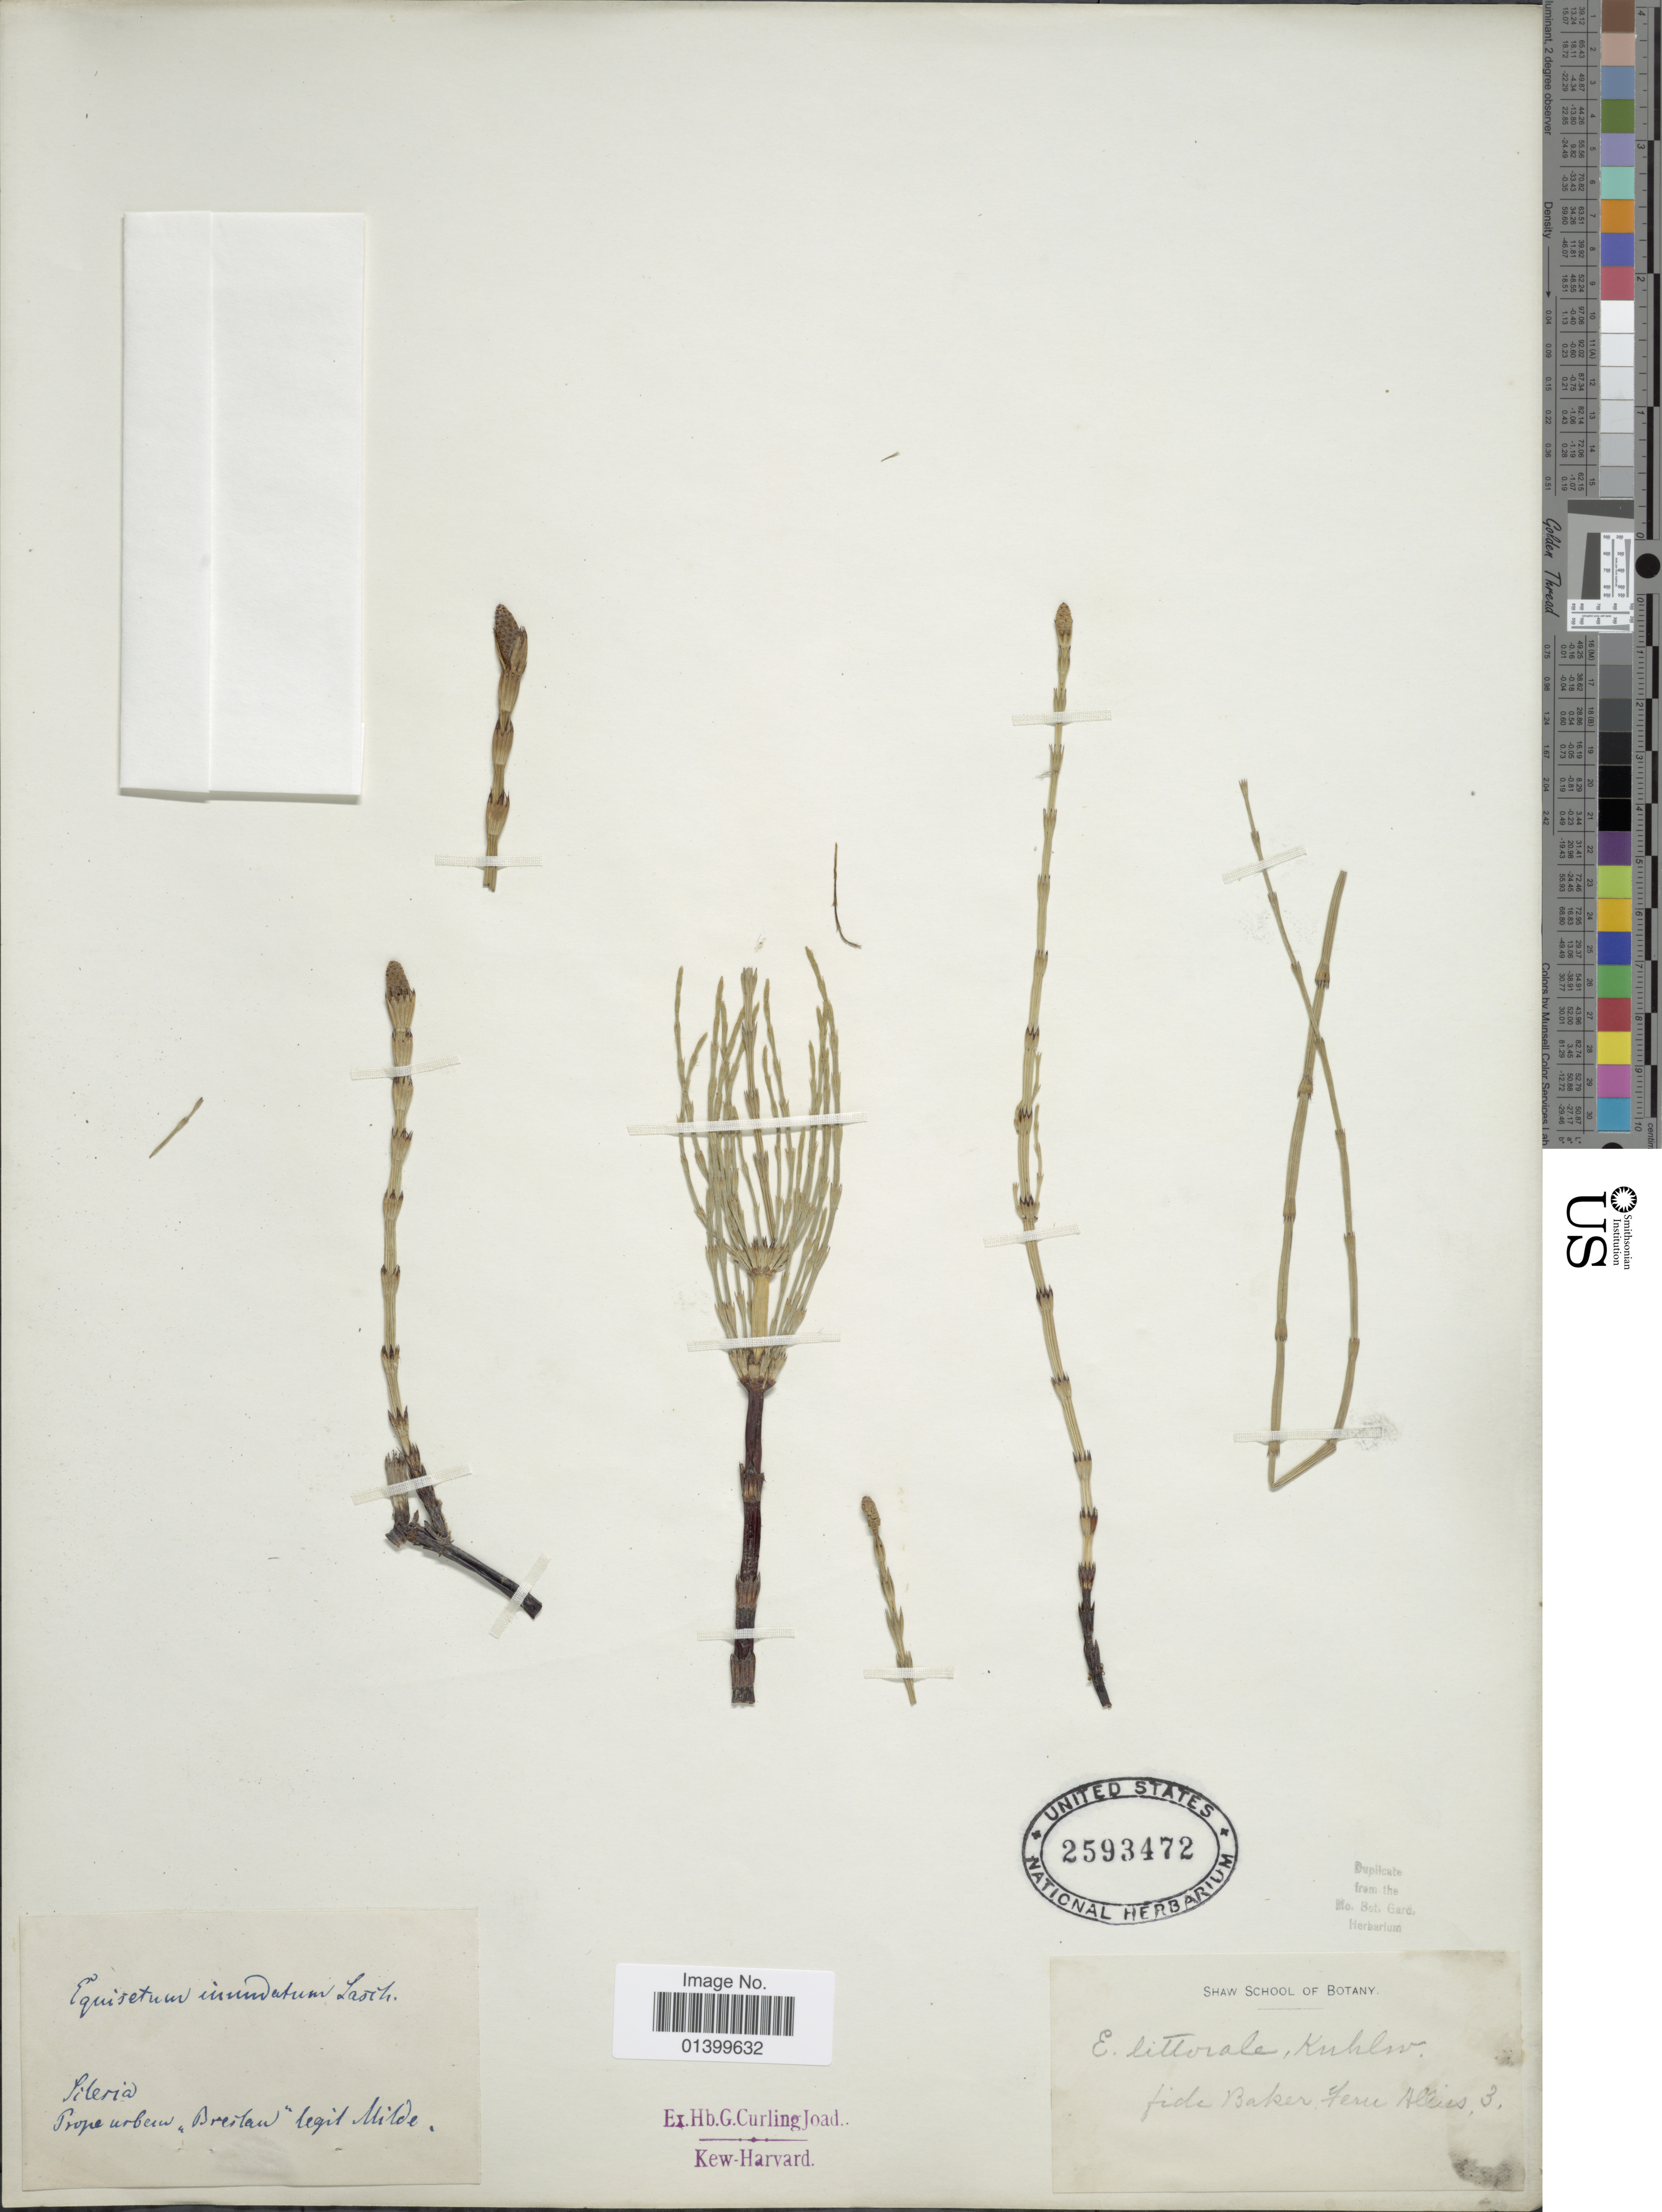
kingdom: Plantae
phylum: Tracheophyta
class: Polypodiopsida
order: Equisetales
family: Equisetaceae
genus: Equisetum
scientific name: Equisetum sp.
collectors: Milde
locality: Sileria, prope urbeum, Breslau [interpreted]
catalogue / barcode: US 2593472